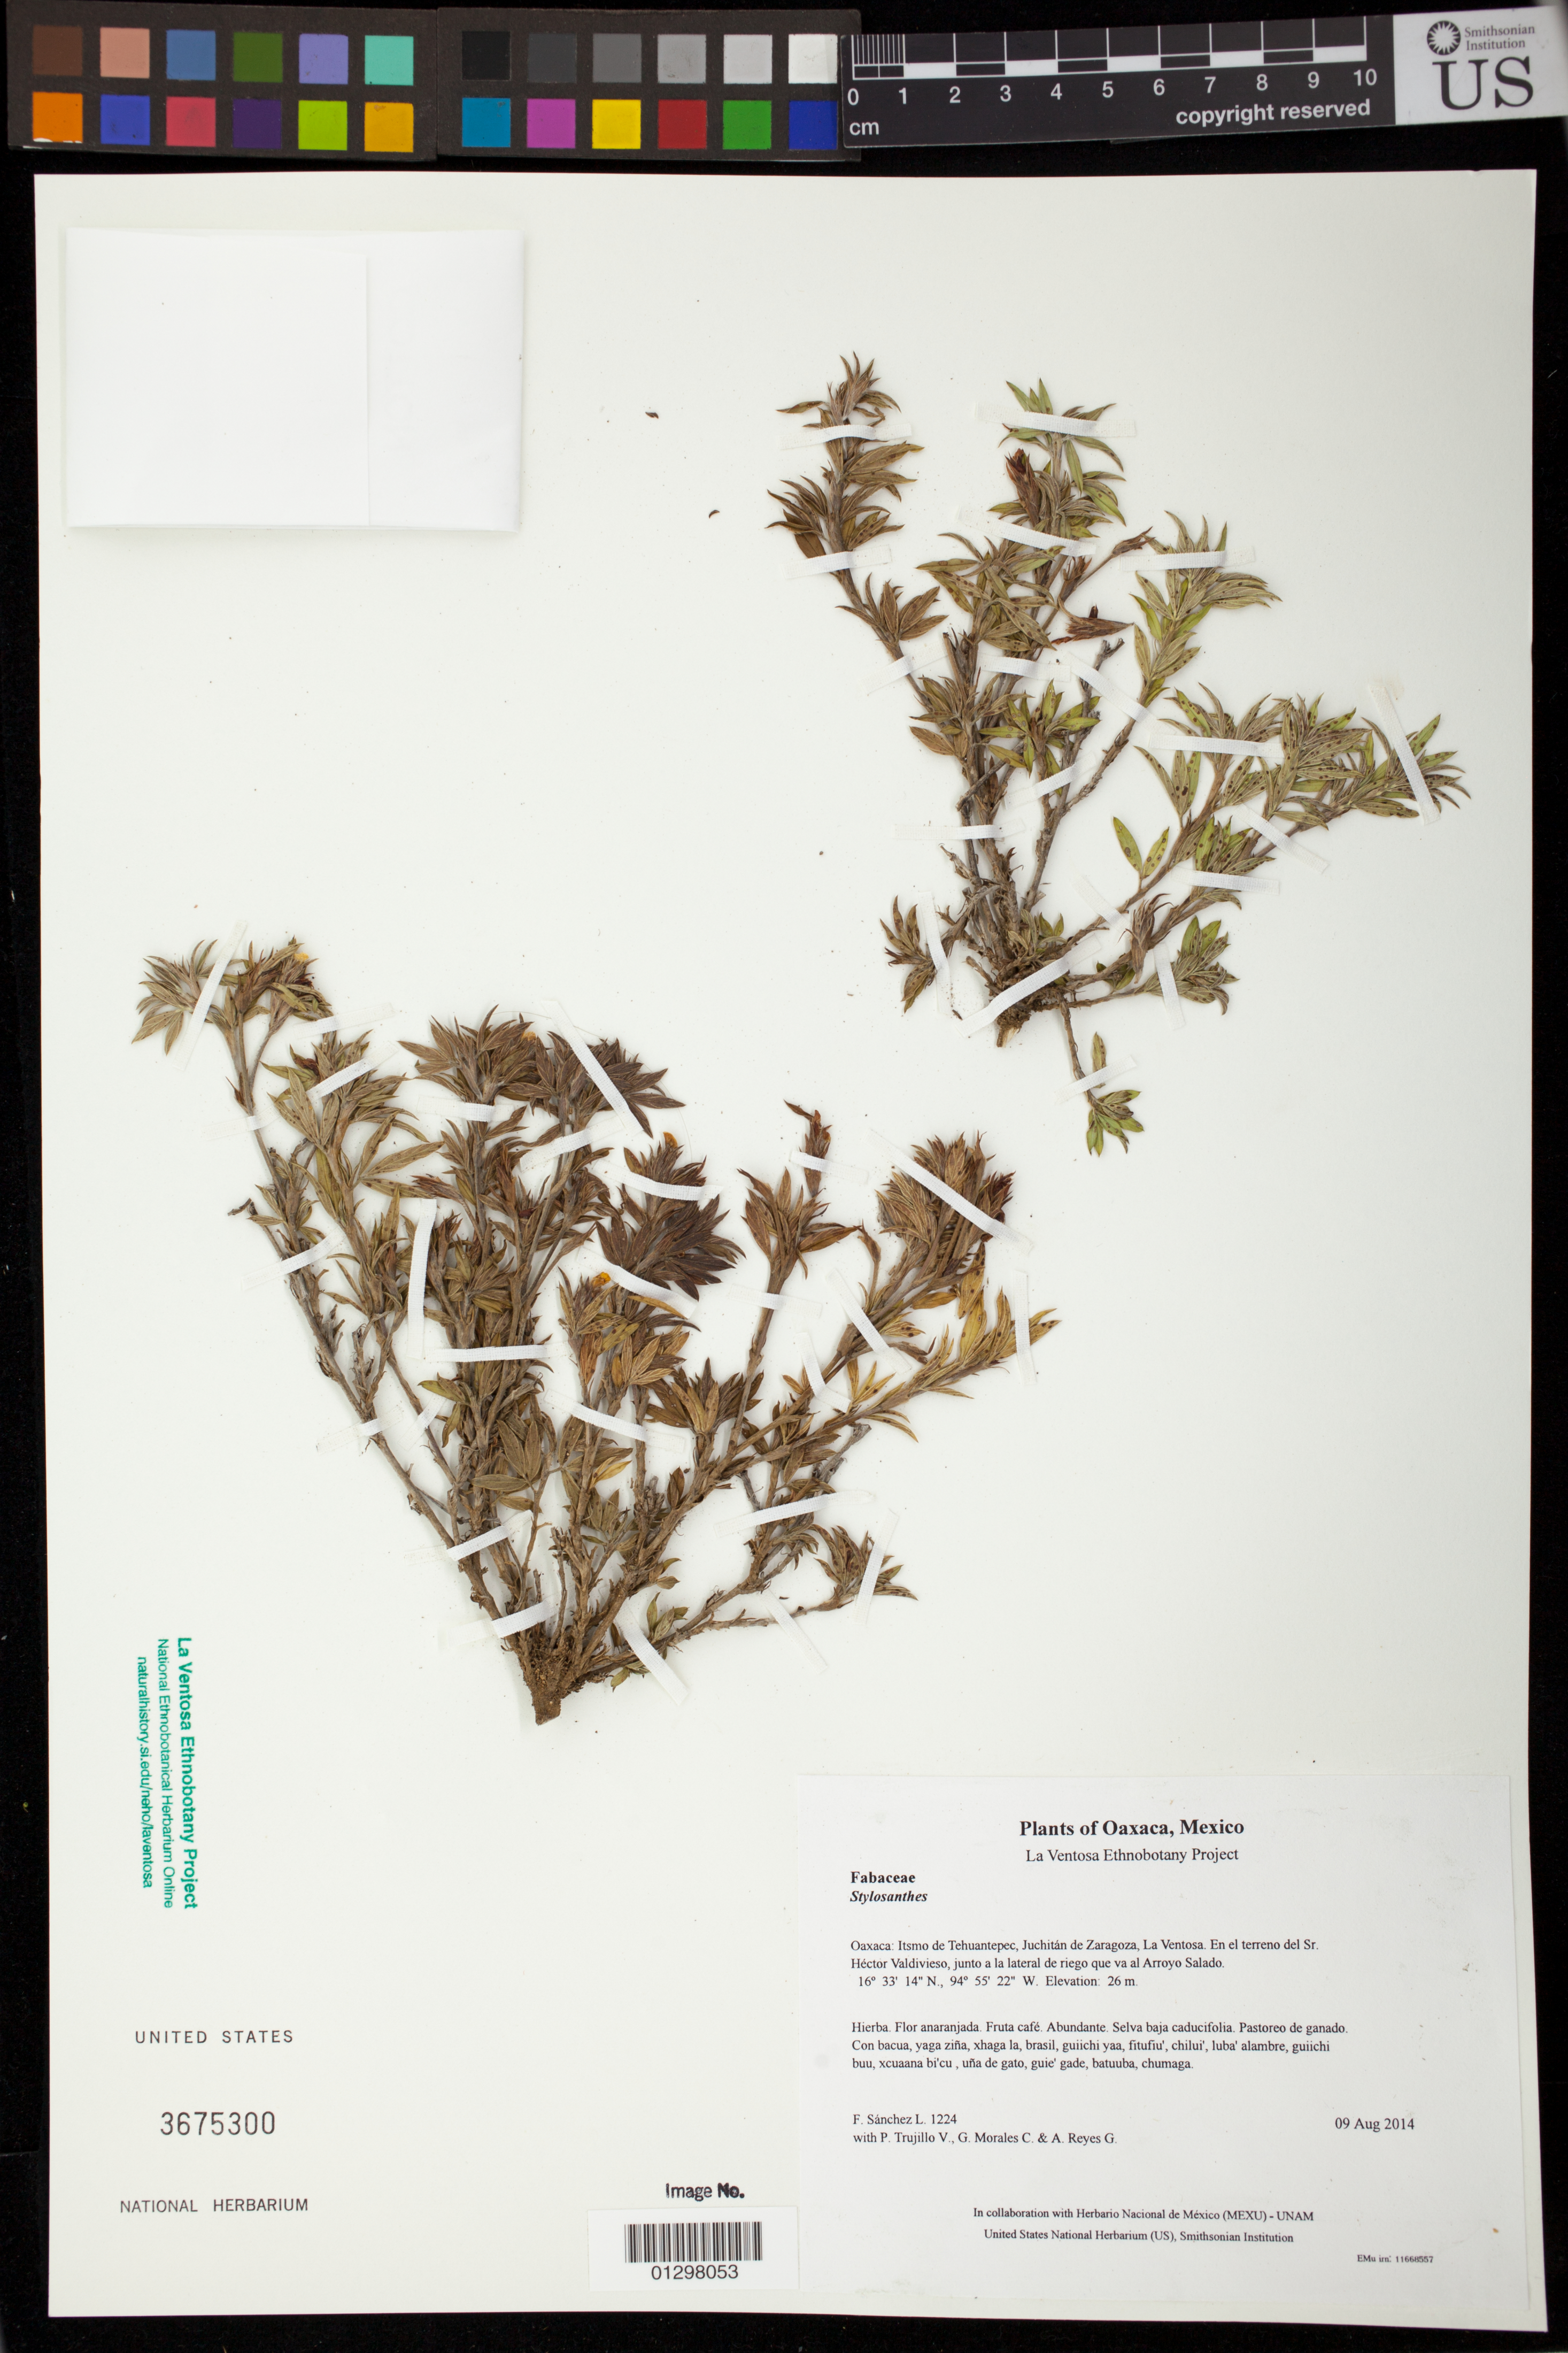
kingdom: Plantae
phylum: Tracheophyta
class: Magnoliopsida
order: Fabales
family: Fabaceae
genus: Stylosanthes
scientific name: Stylosanthes subsericea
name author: S.F. Blake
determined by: Gama, S.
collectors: F. Sánchez L., P. Trujillo V., G. Morales C. & A. Reyes G.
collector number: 1224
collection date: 2014-08-09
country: Mexico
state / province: Oaxaca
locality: Itsmo de Tehuantepec, Juchitán de Zaragoza, La Ventosa. En el terreno del Sr. Héctor Valdivieso, junto a la lateral de riego que va al Arroyo Salado.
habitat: Selva baja caducifolia. Pastoreo de ganado.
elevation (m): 26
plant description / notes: JEBOT, MEXU, SERO, US; Guixi bandaga. Guie' biguitu. Cuaananaxhi namuu. Stale.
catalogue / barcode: US 3675300